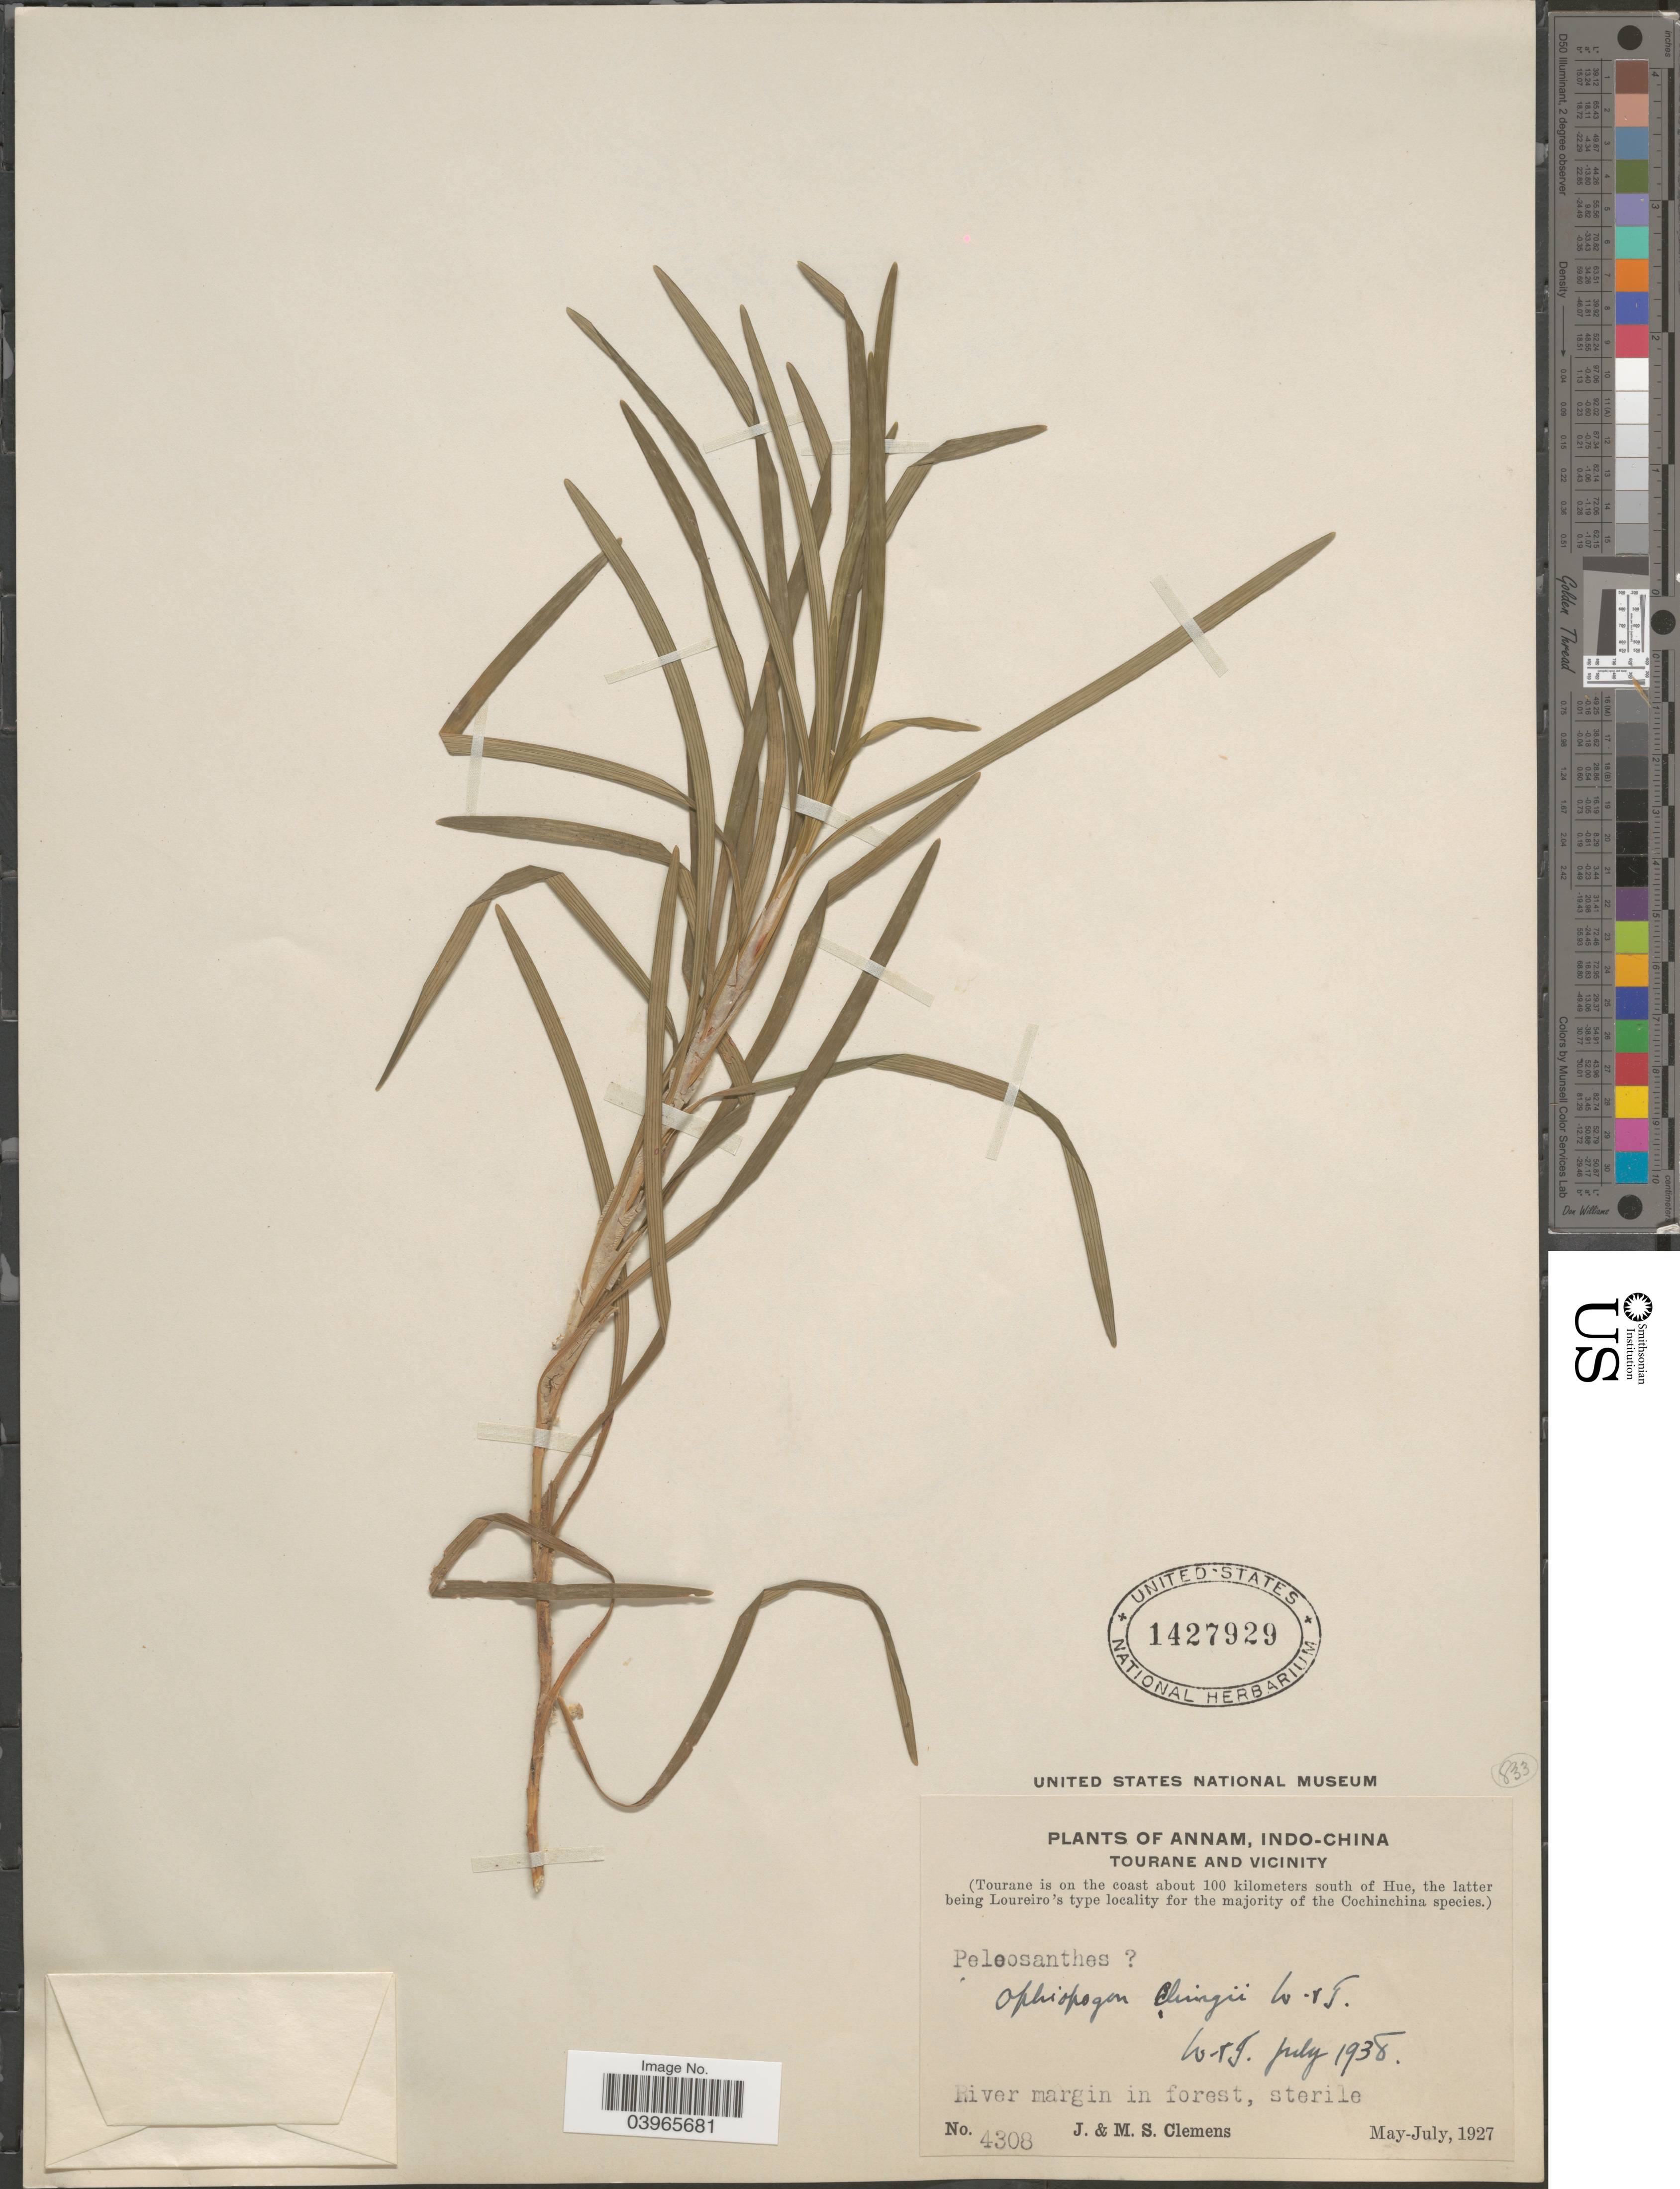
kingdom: Plantae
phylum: Tracheophyta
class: Liliopsida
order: Asparagales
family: Asparagaceae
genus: Ophiopogon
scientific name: Ophiopogon chingii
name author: F.T. Wang & Tang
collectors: J. Clemens & M. S. Clemens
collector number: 4308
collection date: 1927-05/1927-07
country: Vietnam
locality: Annam, Indo-china. Tourane and Vicinity. (Tourane is on the coast about 100 kilometers south of Hue).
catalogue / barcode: US 1427929